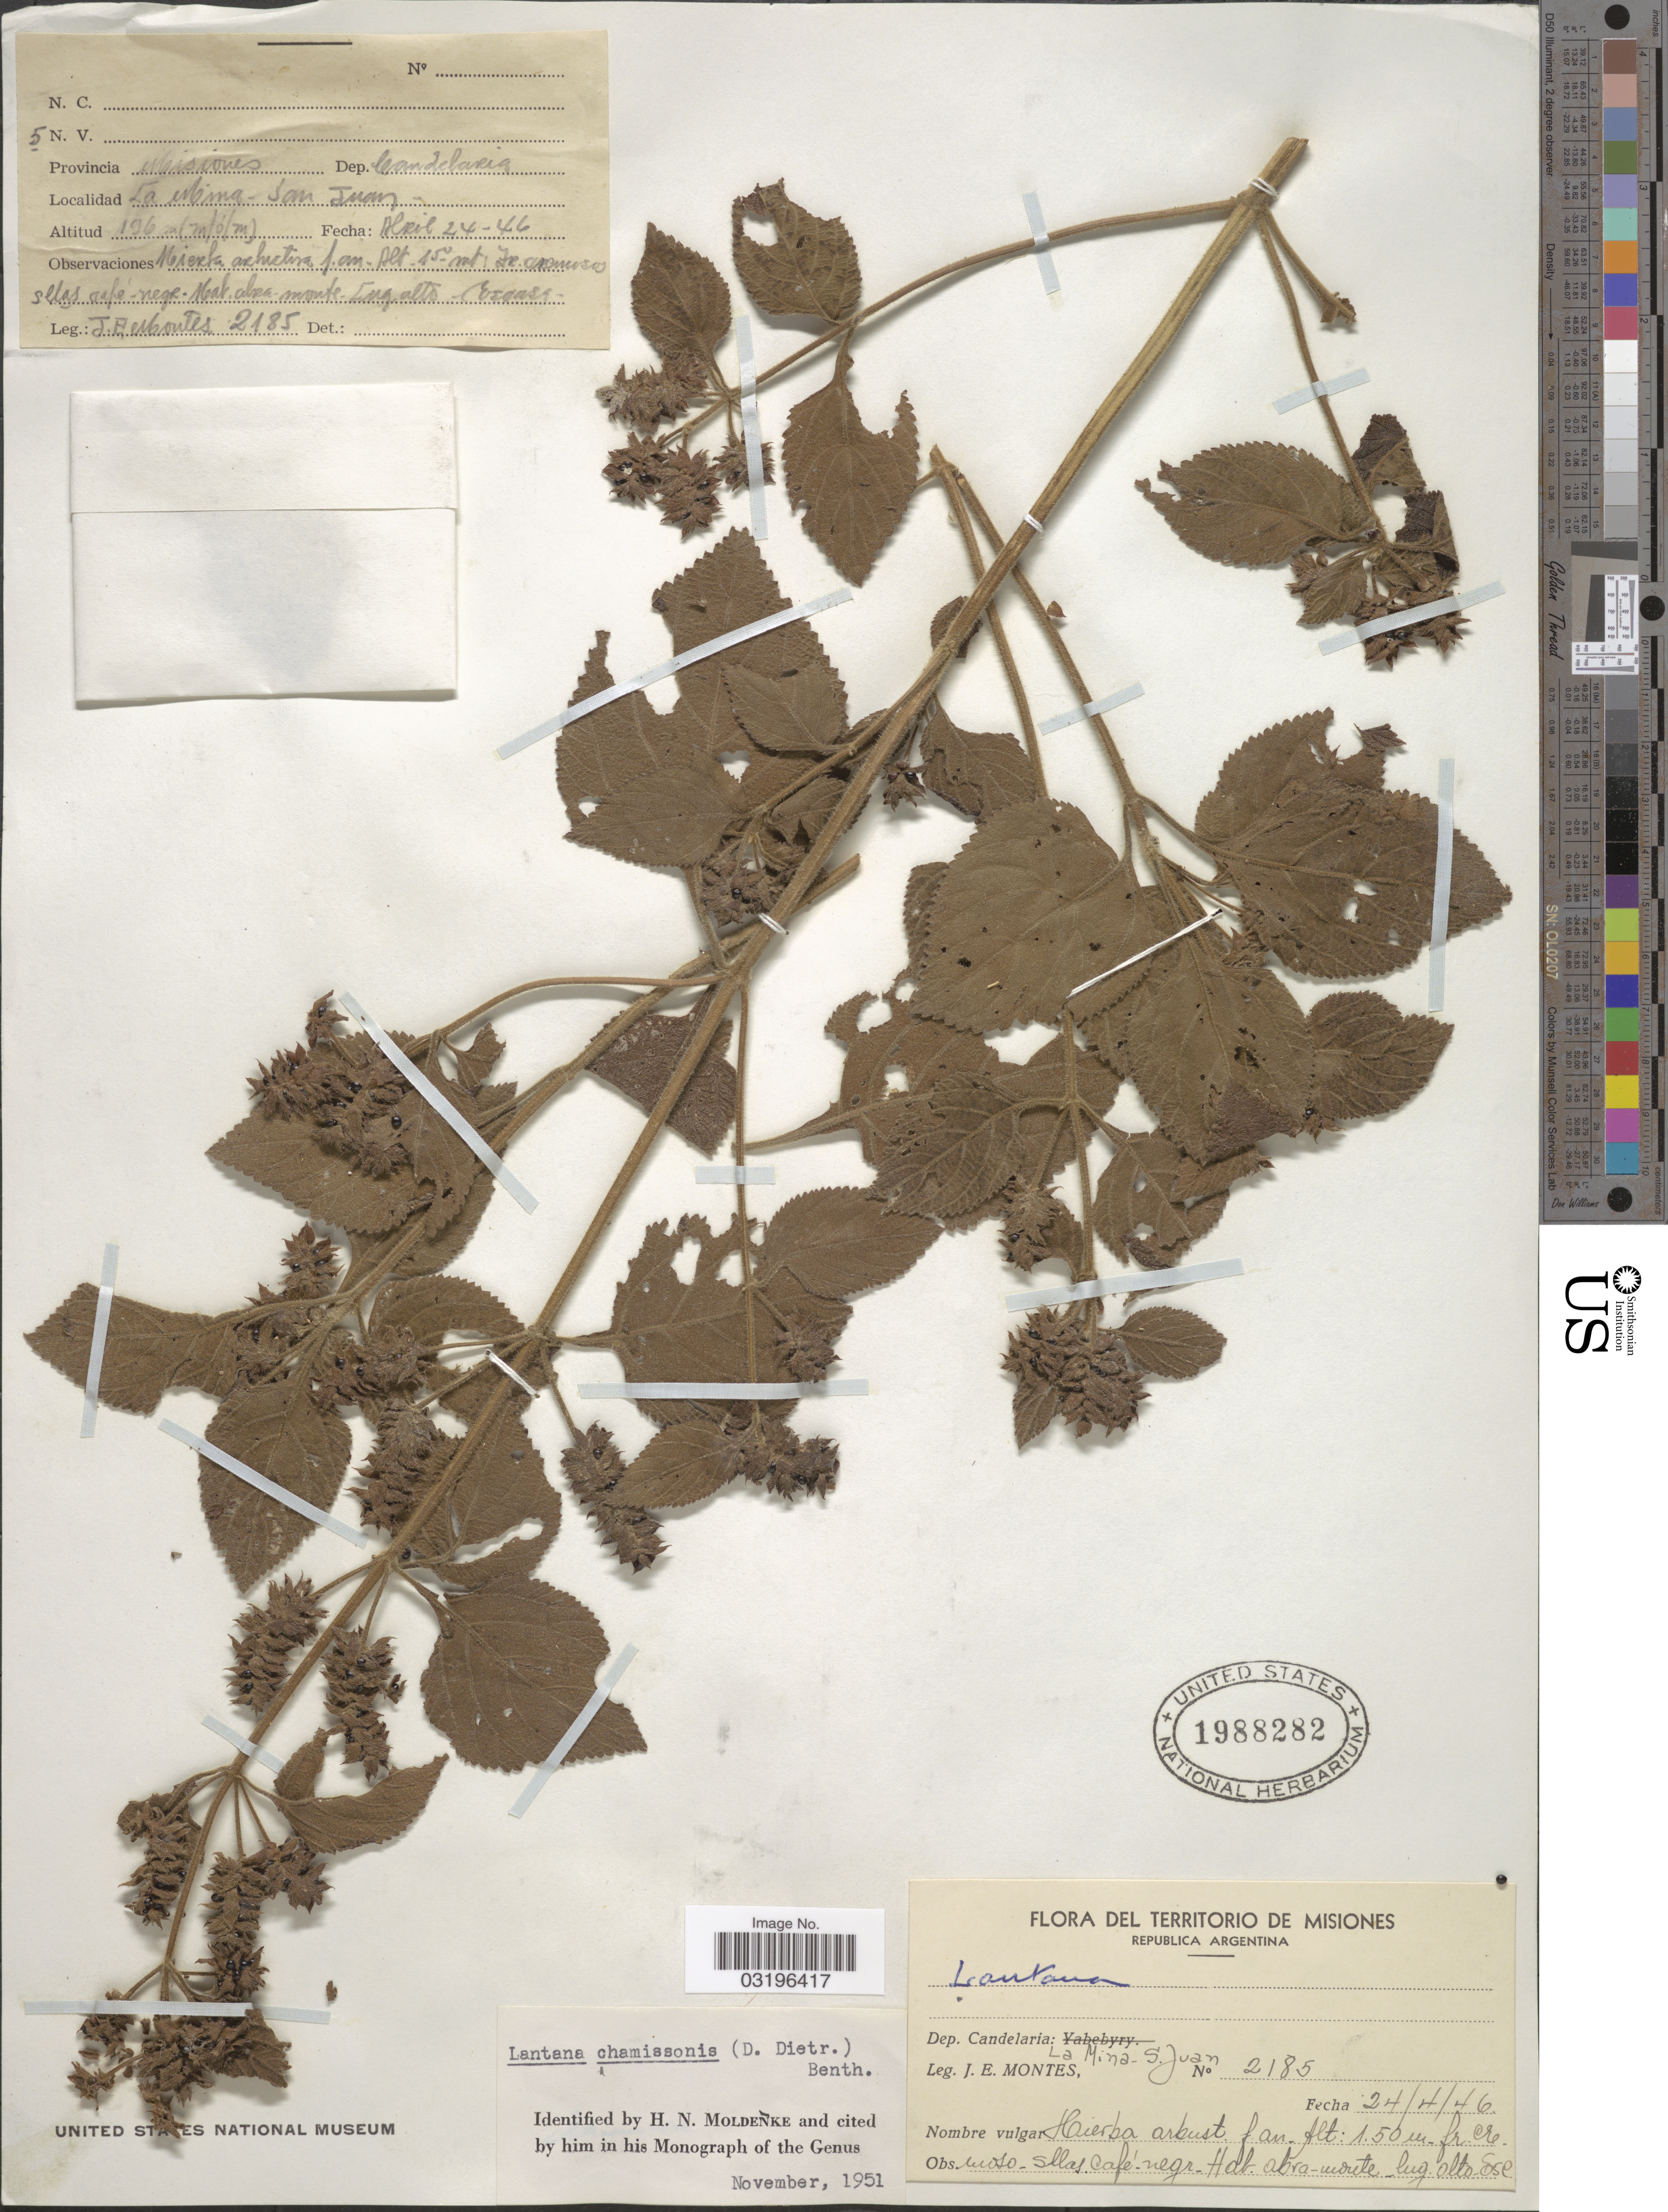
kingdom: Plantae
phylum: Tracheophyta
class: Magnoliopsida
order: Lamiales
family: Verbenaceae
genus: Lantana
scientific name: Lantana chamissonis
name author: Benth. ex B.D. Jacks.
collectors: J. E. Montes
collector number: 2185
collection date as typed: Transcribed d/m/y: 24/4/46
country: Argentina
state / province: Misiones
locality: Del Territorio de Misiones. Dep. Candelaria: La Mina. San Juan.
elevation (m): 196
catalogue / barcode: US 1988282